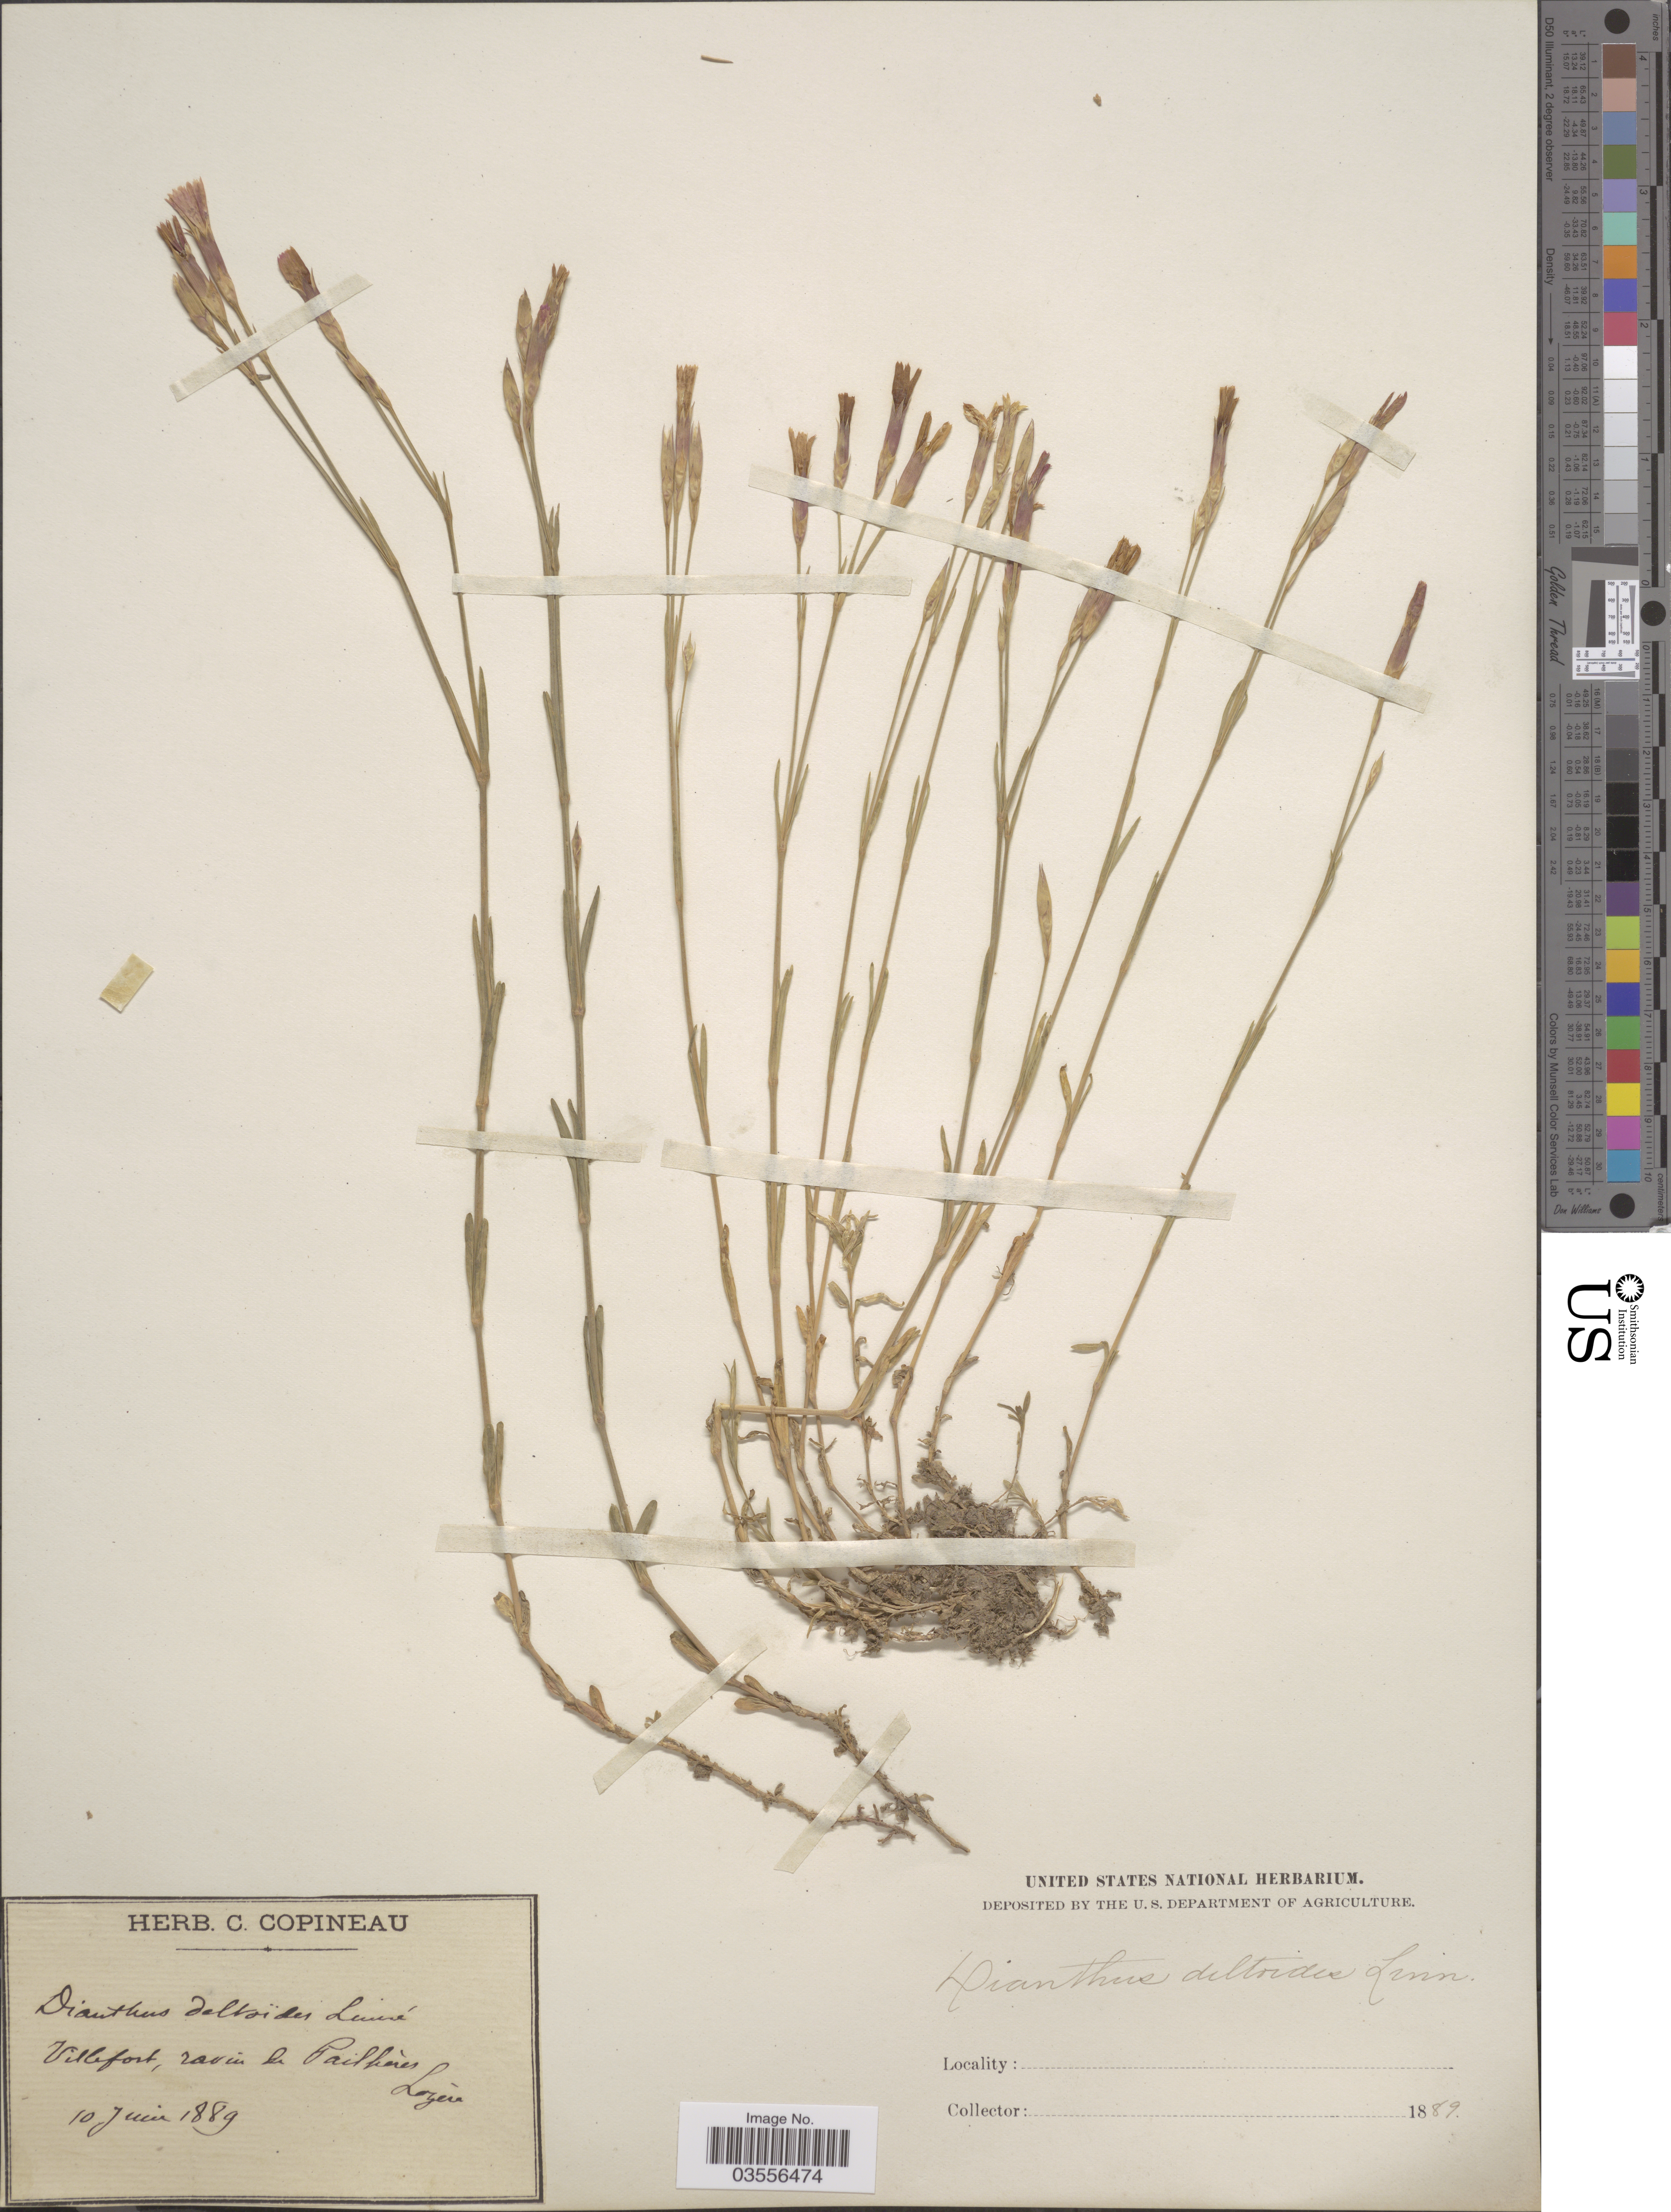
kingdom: Plantae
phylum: Tracheophyta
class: Magnoliopsida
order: Caryophyllales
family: Caryophyllaceae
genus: Dianthus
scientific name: Dianthus deltoides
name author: L.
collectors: ex herb. C. Copineau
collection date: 1889-06-10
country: France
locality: Villefort, ravin de Pailherès, Lozère.